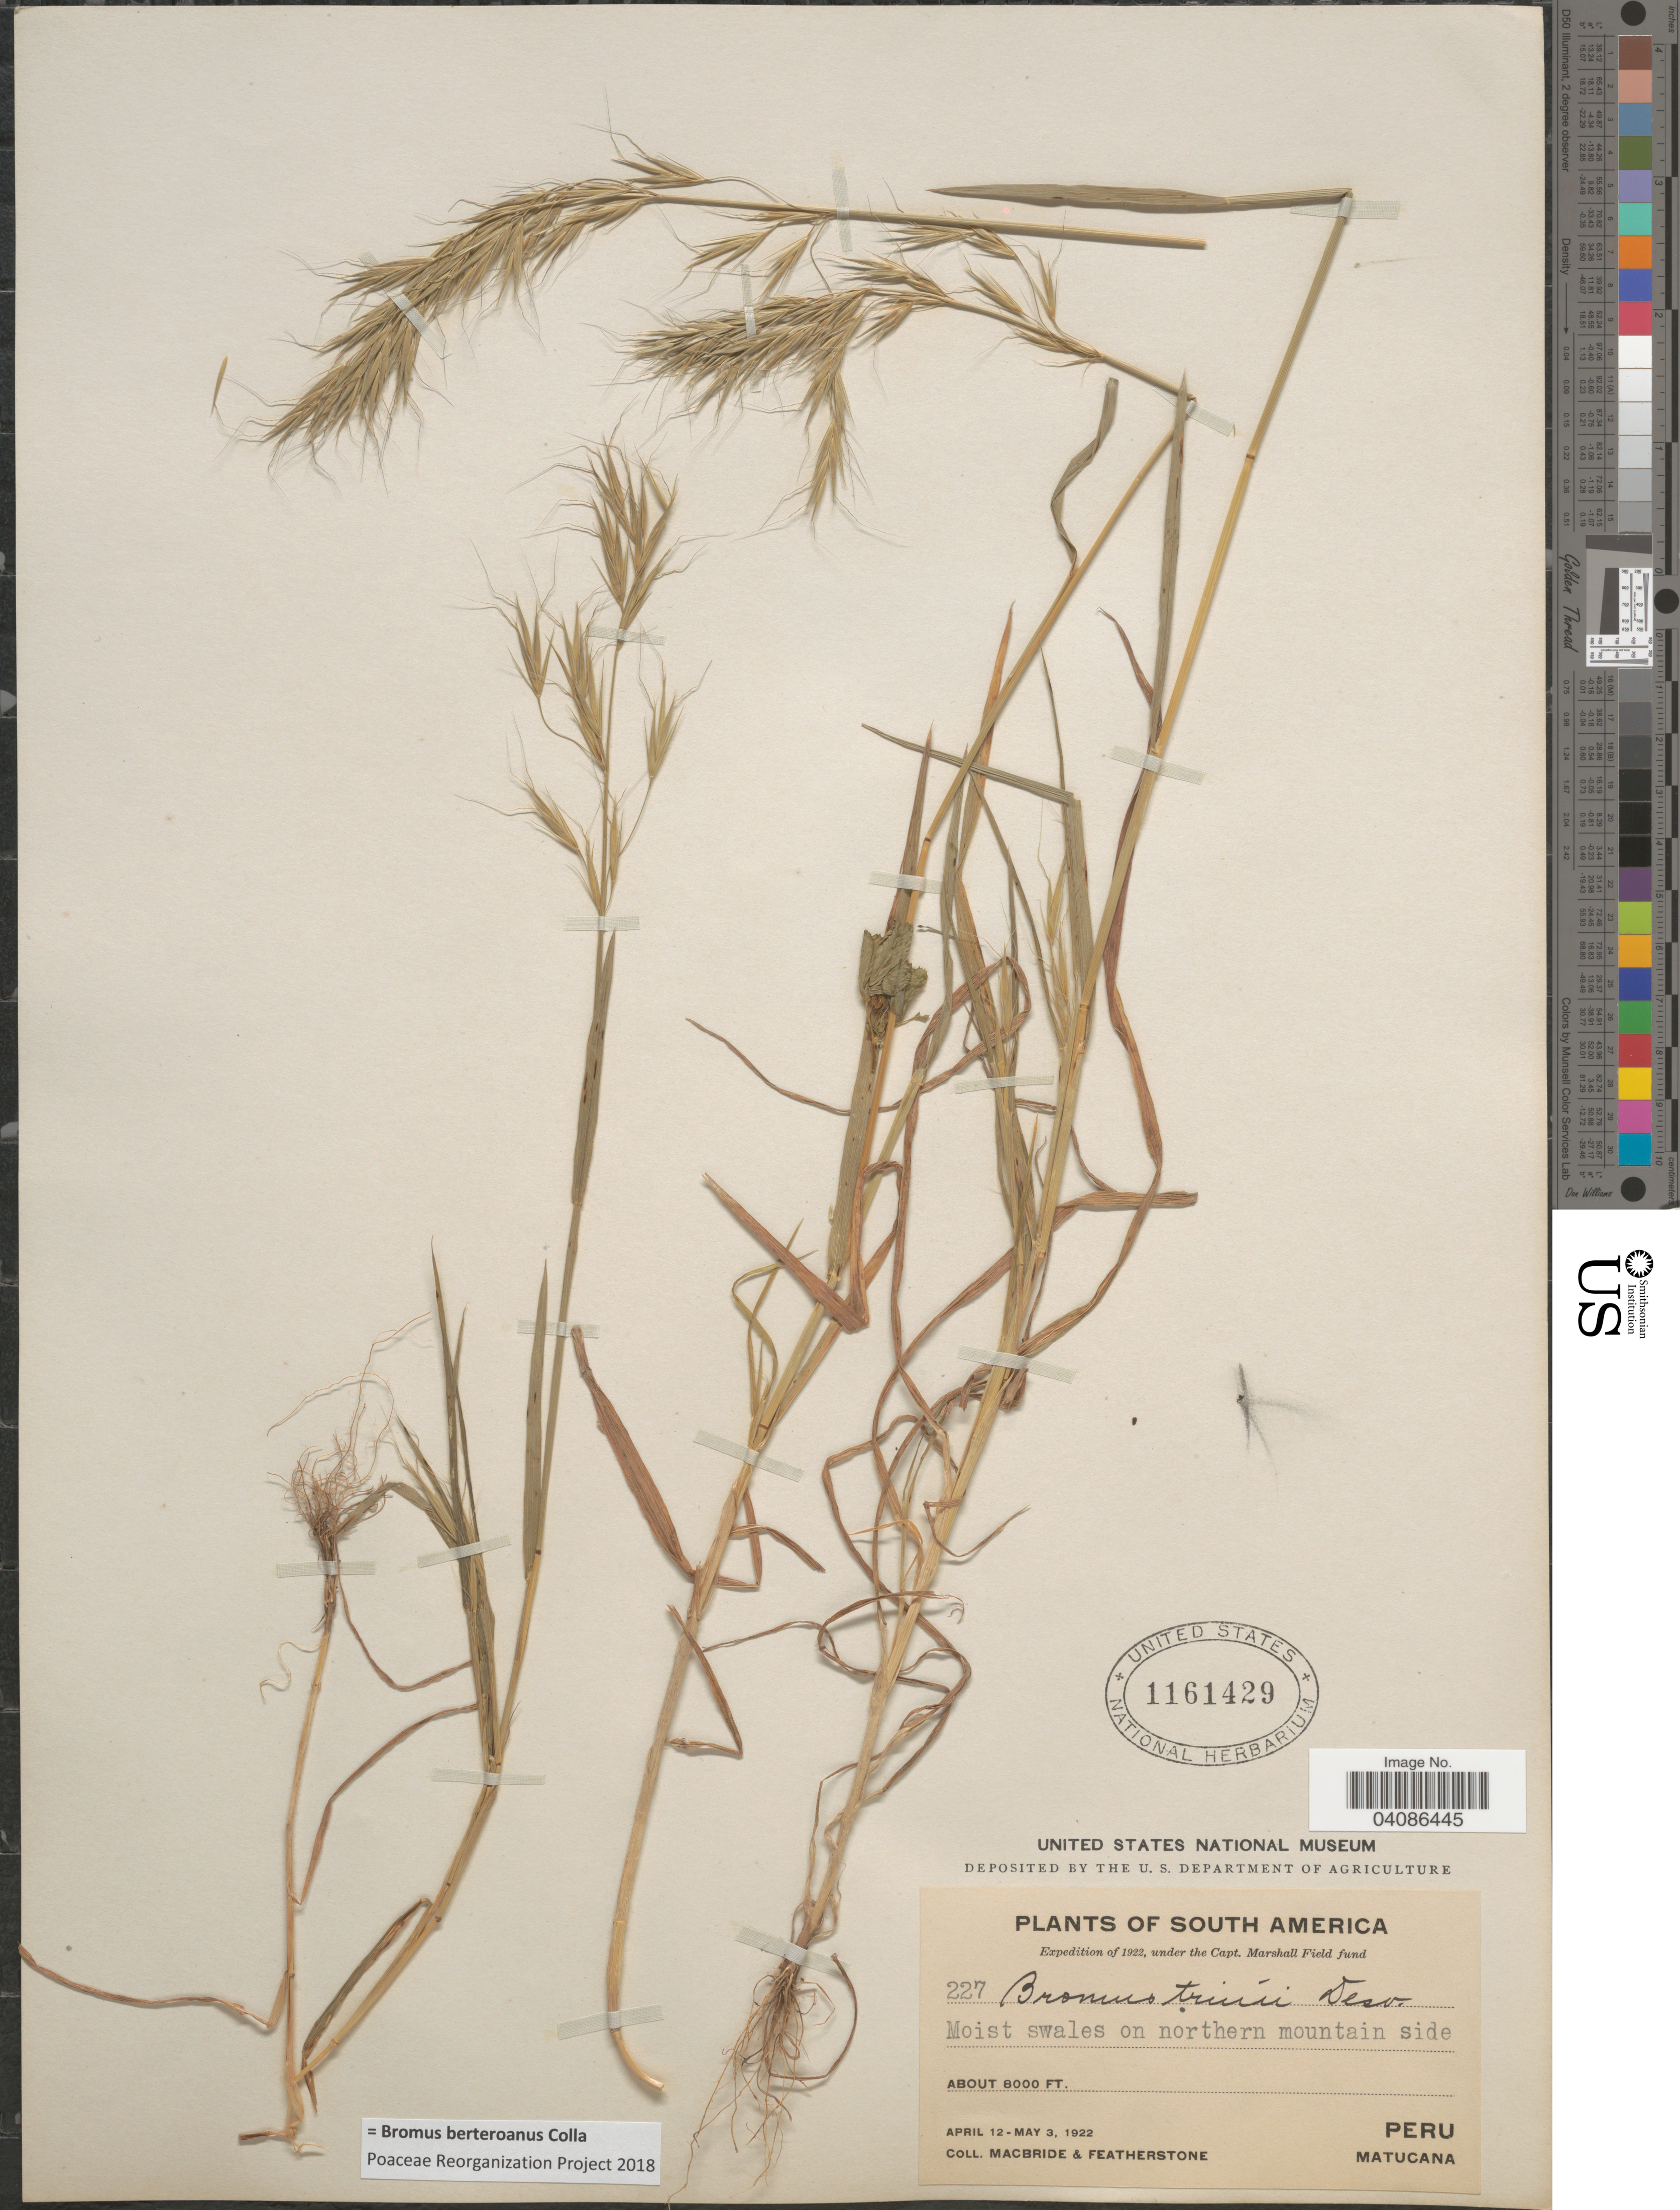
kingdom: Plantae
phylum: Tracheophyta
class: Liliopsida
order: Poales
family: Poaceae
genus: Bromus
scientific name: Bromus berteroanus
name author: Colla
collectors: Macbride, -- & -. Featherstone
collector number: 227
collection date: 1922-04-12/1922-05-03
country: Peru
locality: Expedition of 1922, under the Capt. Marshall Field fund. Moist swales on northern mountain side. Matucana.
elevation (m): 2438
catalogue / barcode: US 1161429